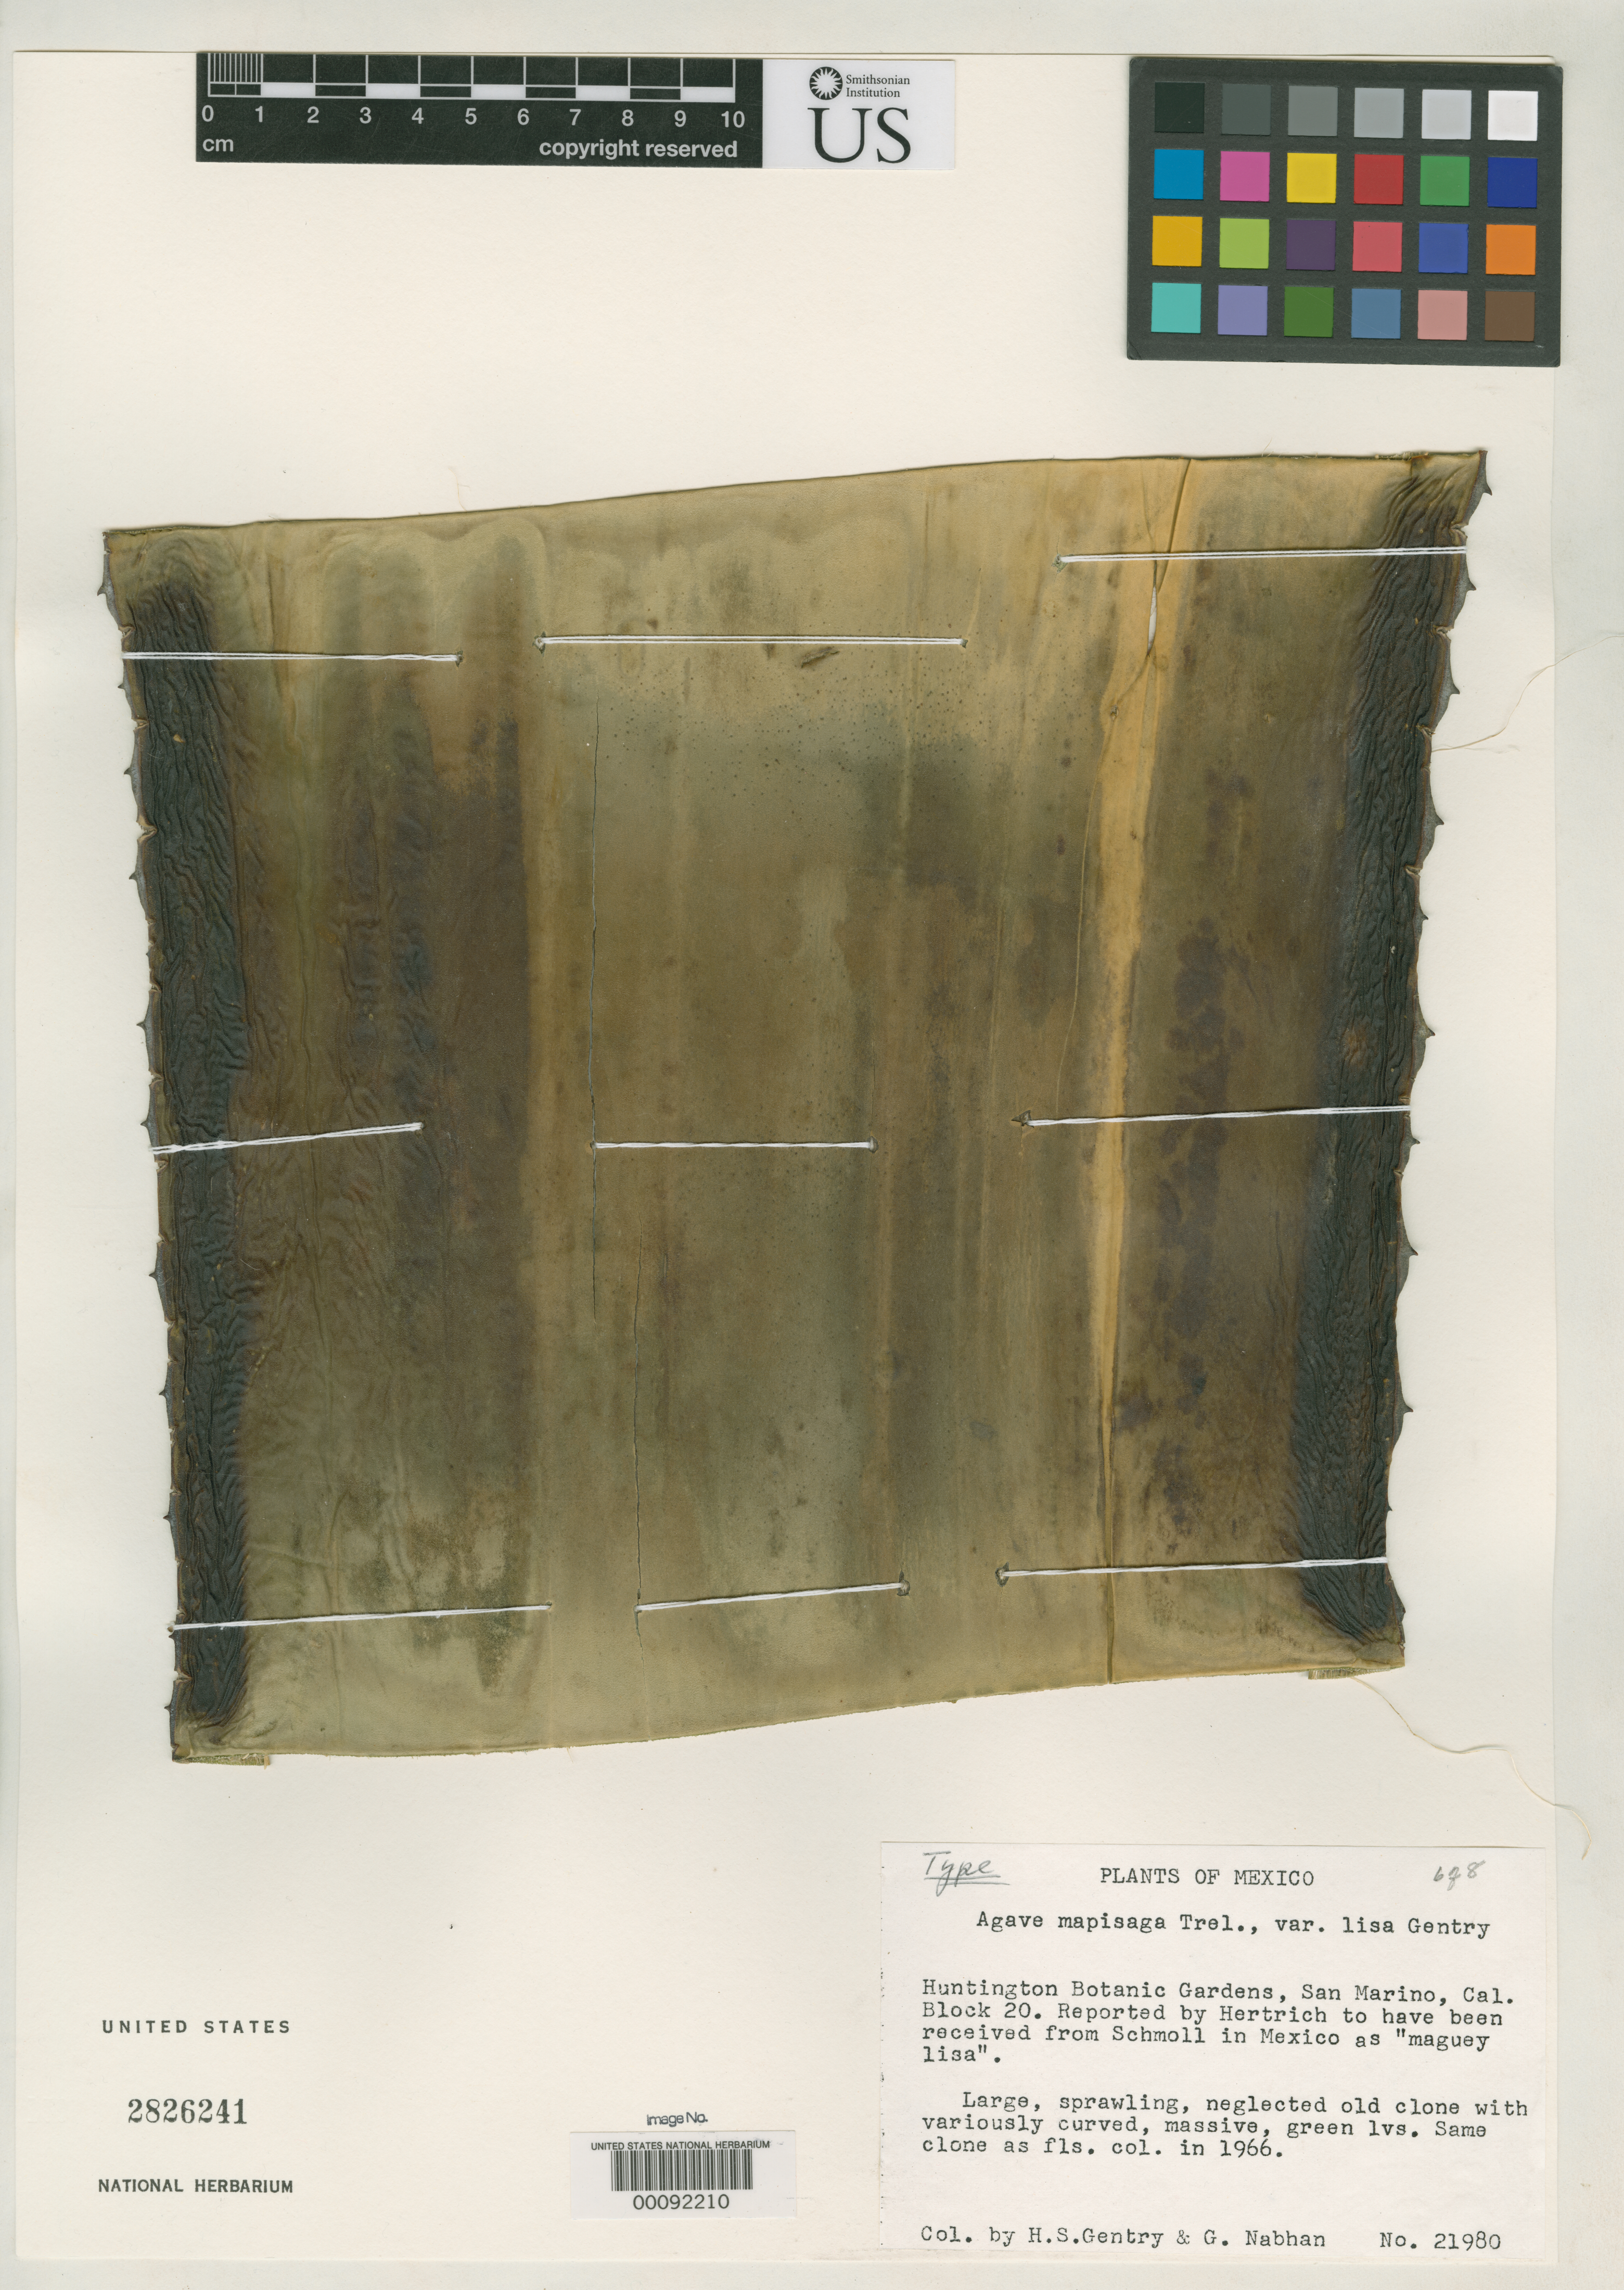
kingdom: Plantae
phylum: Tracheophyta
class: Liliopsida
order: Asparagales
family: Asparagaceae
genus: Agave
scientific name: Agave mapisaga var. lisa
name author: Gentry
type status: Holotype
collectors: H. S. Gentry & G. Nabhan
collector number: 21980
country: Mexico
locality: E of Monserrat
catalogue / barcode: US 2826241